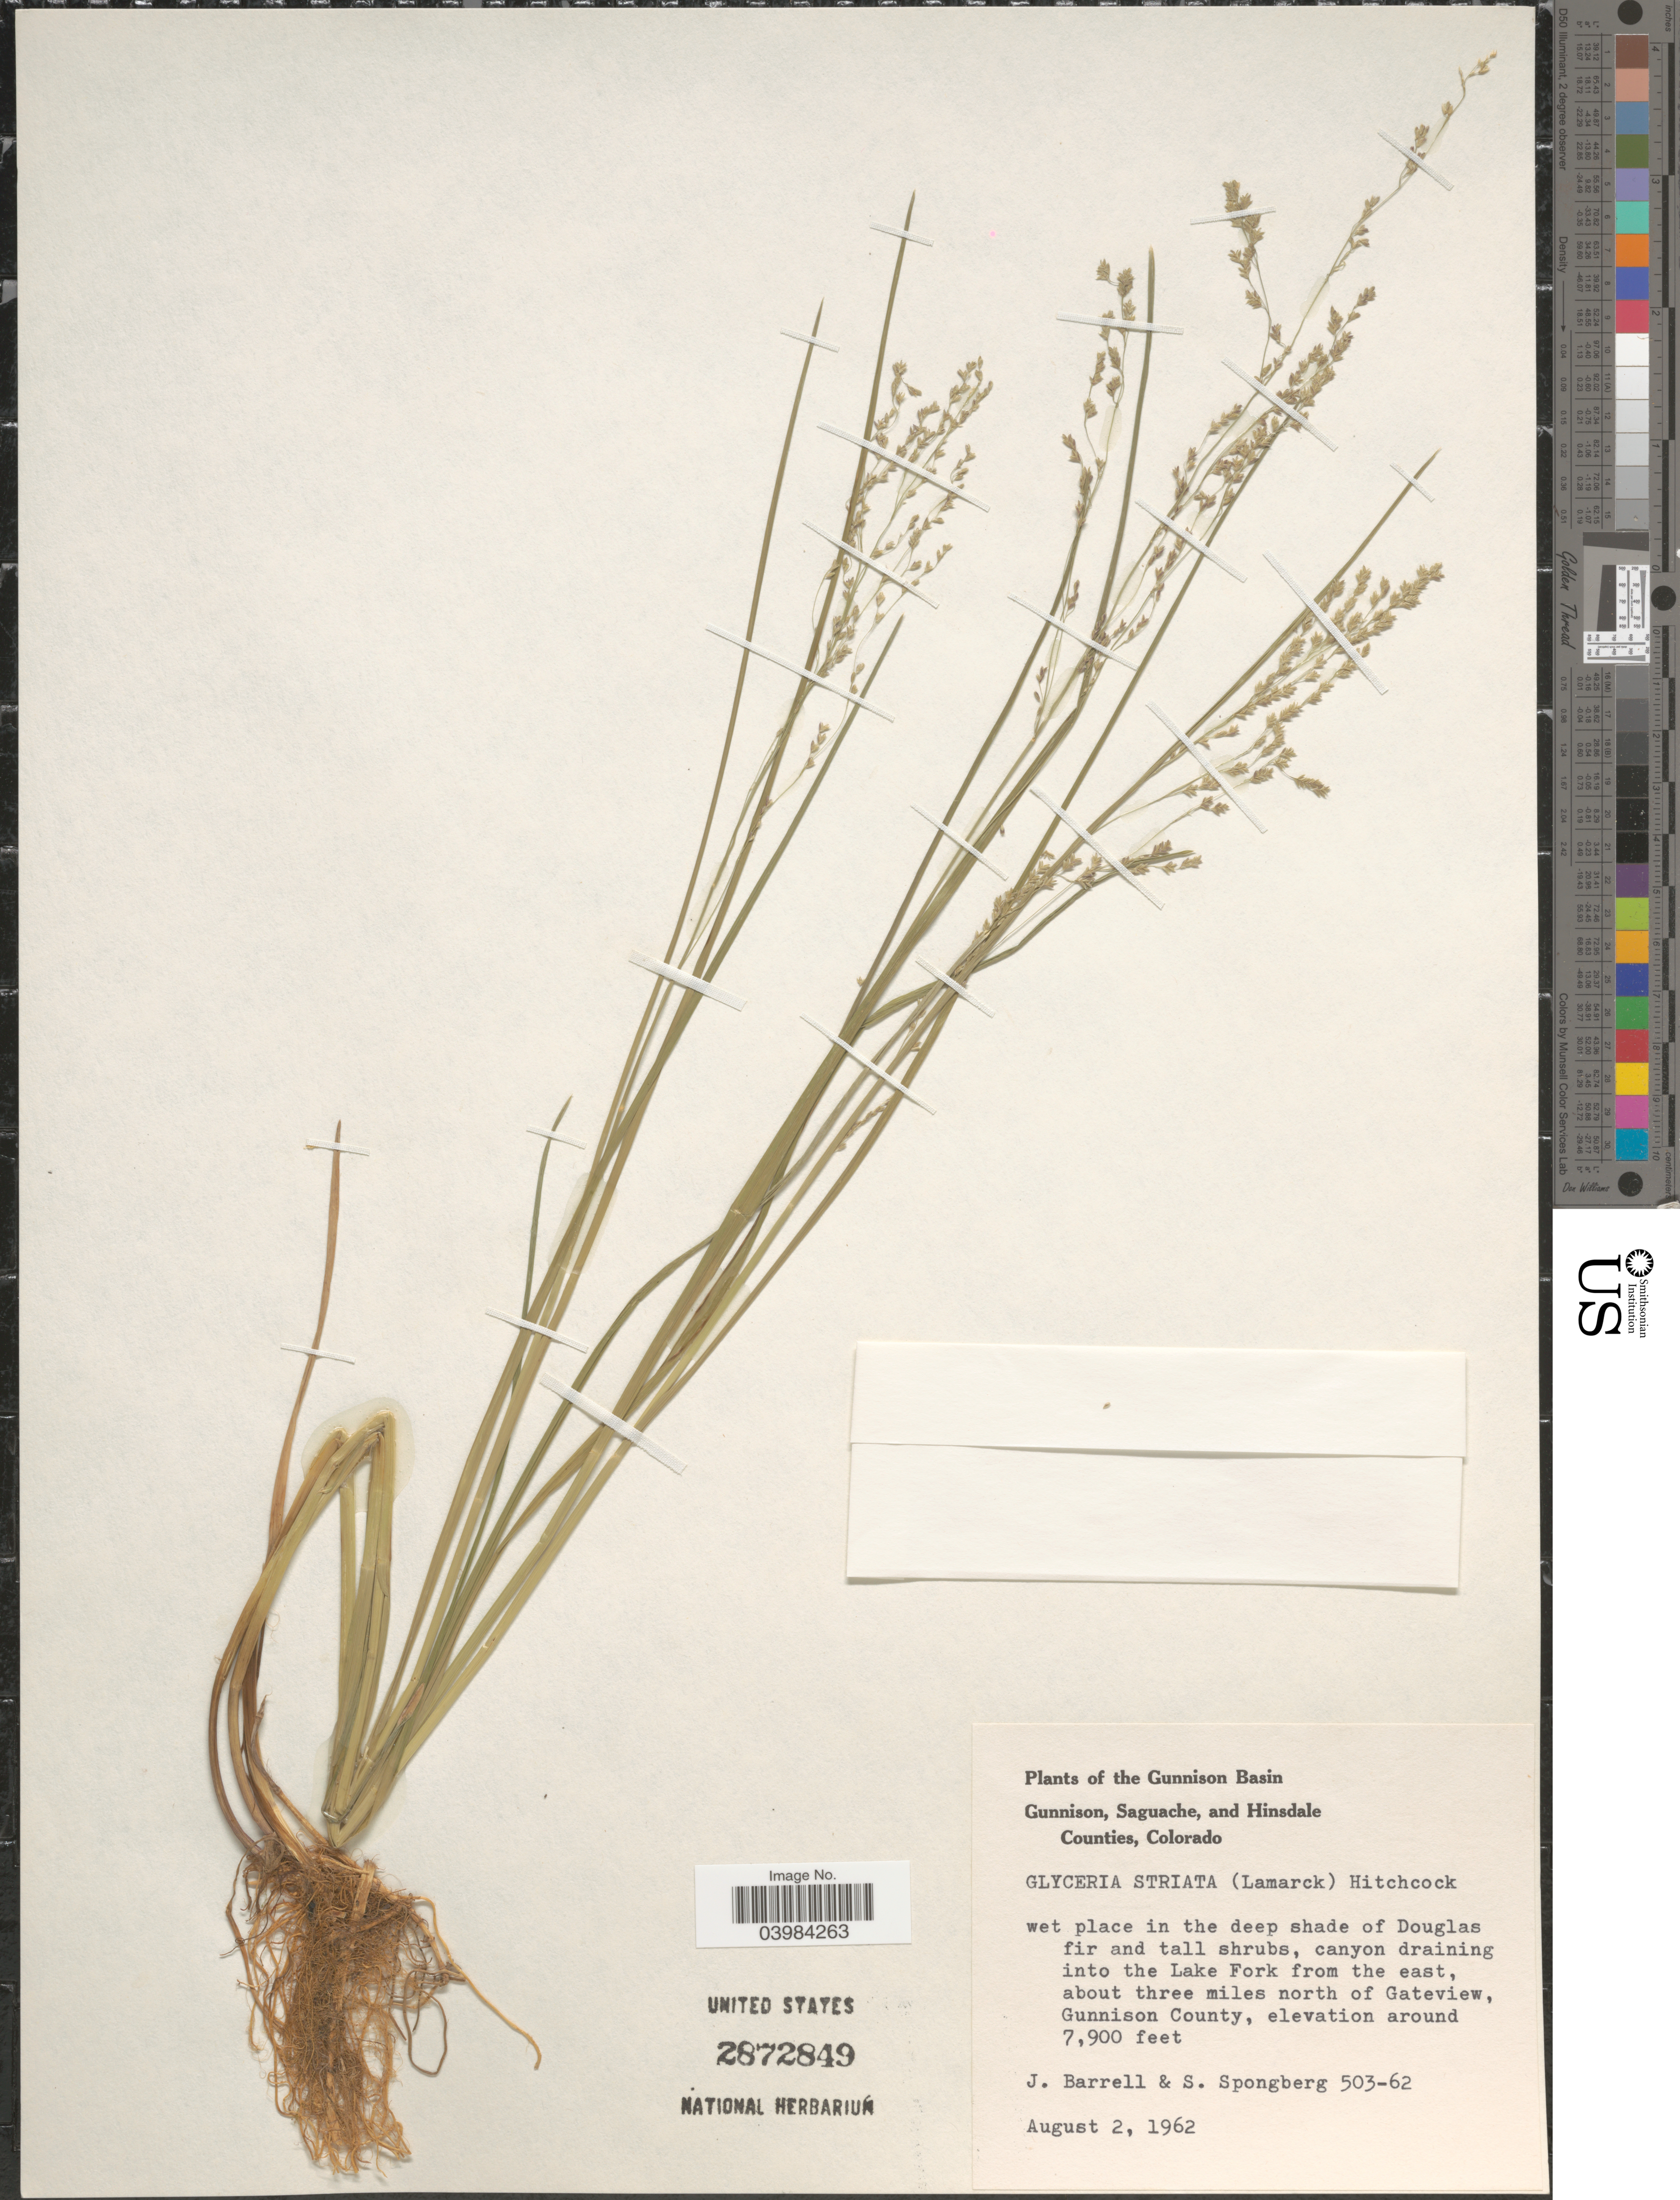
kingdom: Plantae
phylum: Tracheophyta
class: Liliopsida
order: Poales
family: Poaceae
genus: Glyceria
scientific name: Glyceria striata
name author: (Lam.) Hitchc.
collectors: J. Barrell & S. A.Spongberg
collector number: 503-62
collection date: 1962-08-02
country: United States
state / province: Colorado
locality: The Gunnison Basin. Wet place in the deep shade of Douglas fir and tall shrubs, canyon draining into the Lake Fork from the east, about three miles north of Gateview, Gunnison County.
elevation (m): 2408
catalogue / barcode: US 2872849